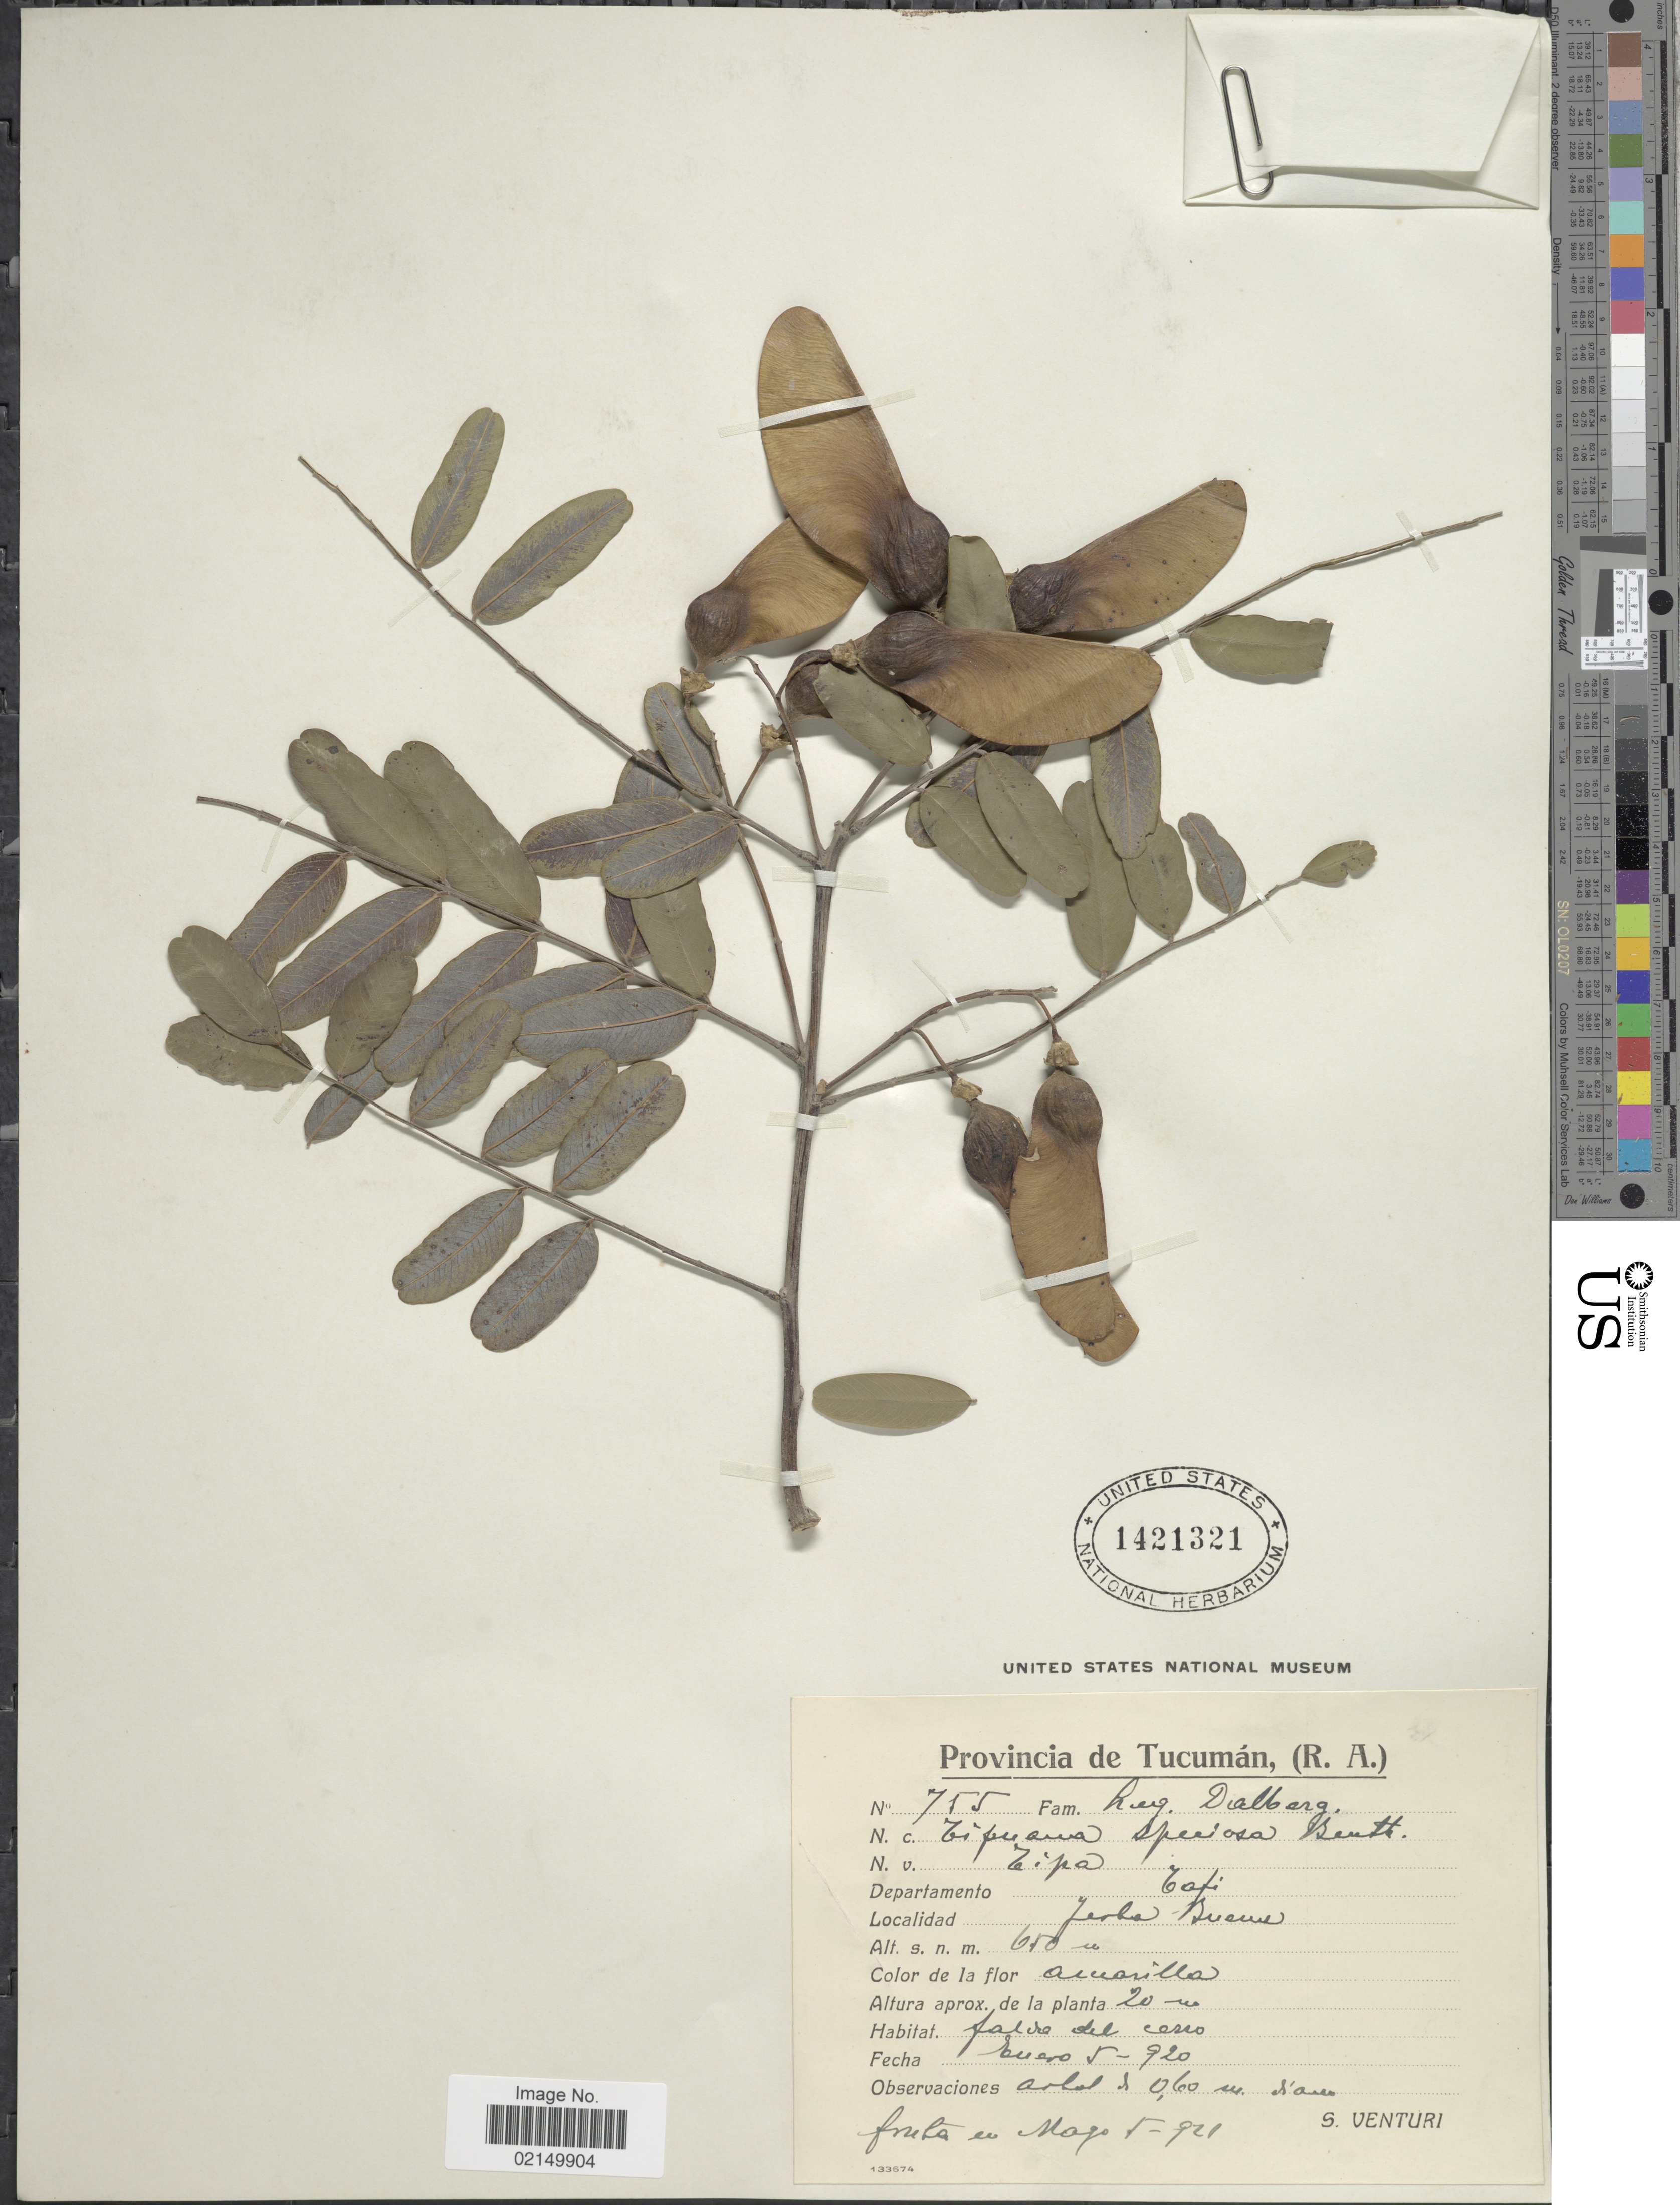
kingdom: Plantae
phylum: Tracheophyta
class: Magnoliopsida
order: Fabales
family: Fabaceae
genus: Tipuana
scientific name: Tipuana tipu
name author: (Benth.) Kuntze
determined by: Strong, Mark T., (BOT), Smithsonian Institution - National Museum of Natural History (UNITED STATES)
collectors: S. Venturi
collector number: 755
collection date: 1920-01-05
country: Argentina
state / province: Tucuman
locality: (R.A.), Departamento Tafi, Yerba Buena.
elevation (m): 650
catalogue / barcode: US 1421321